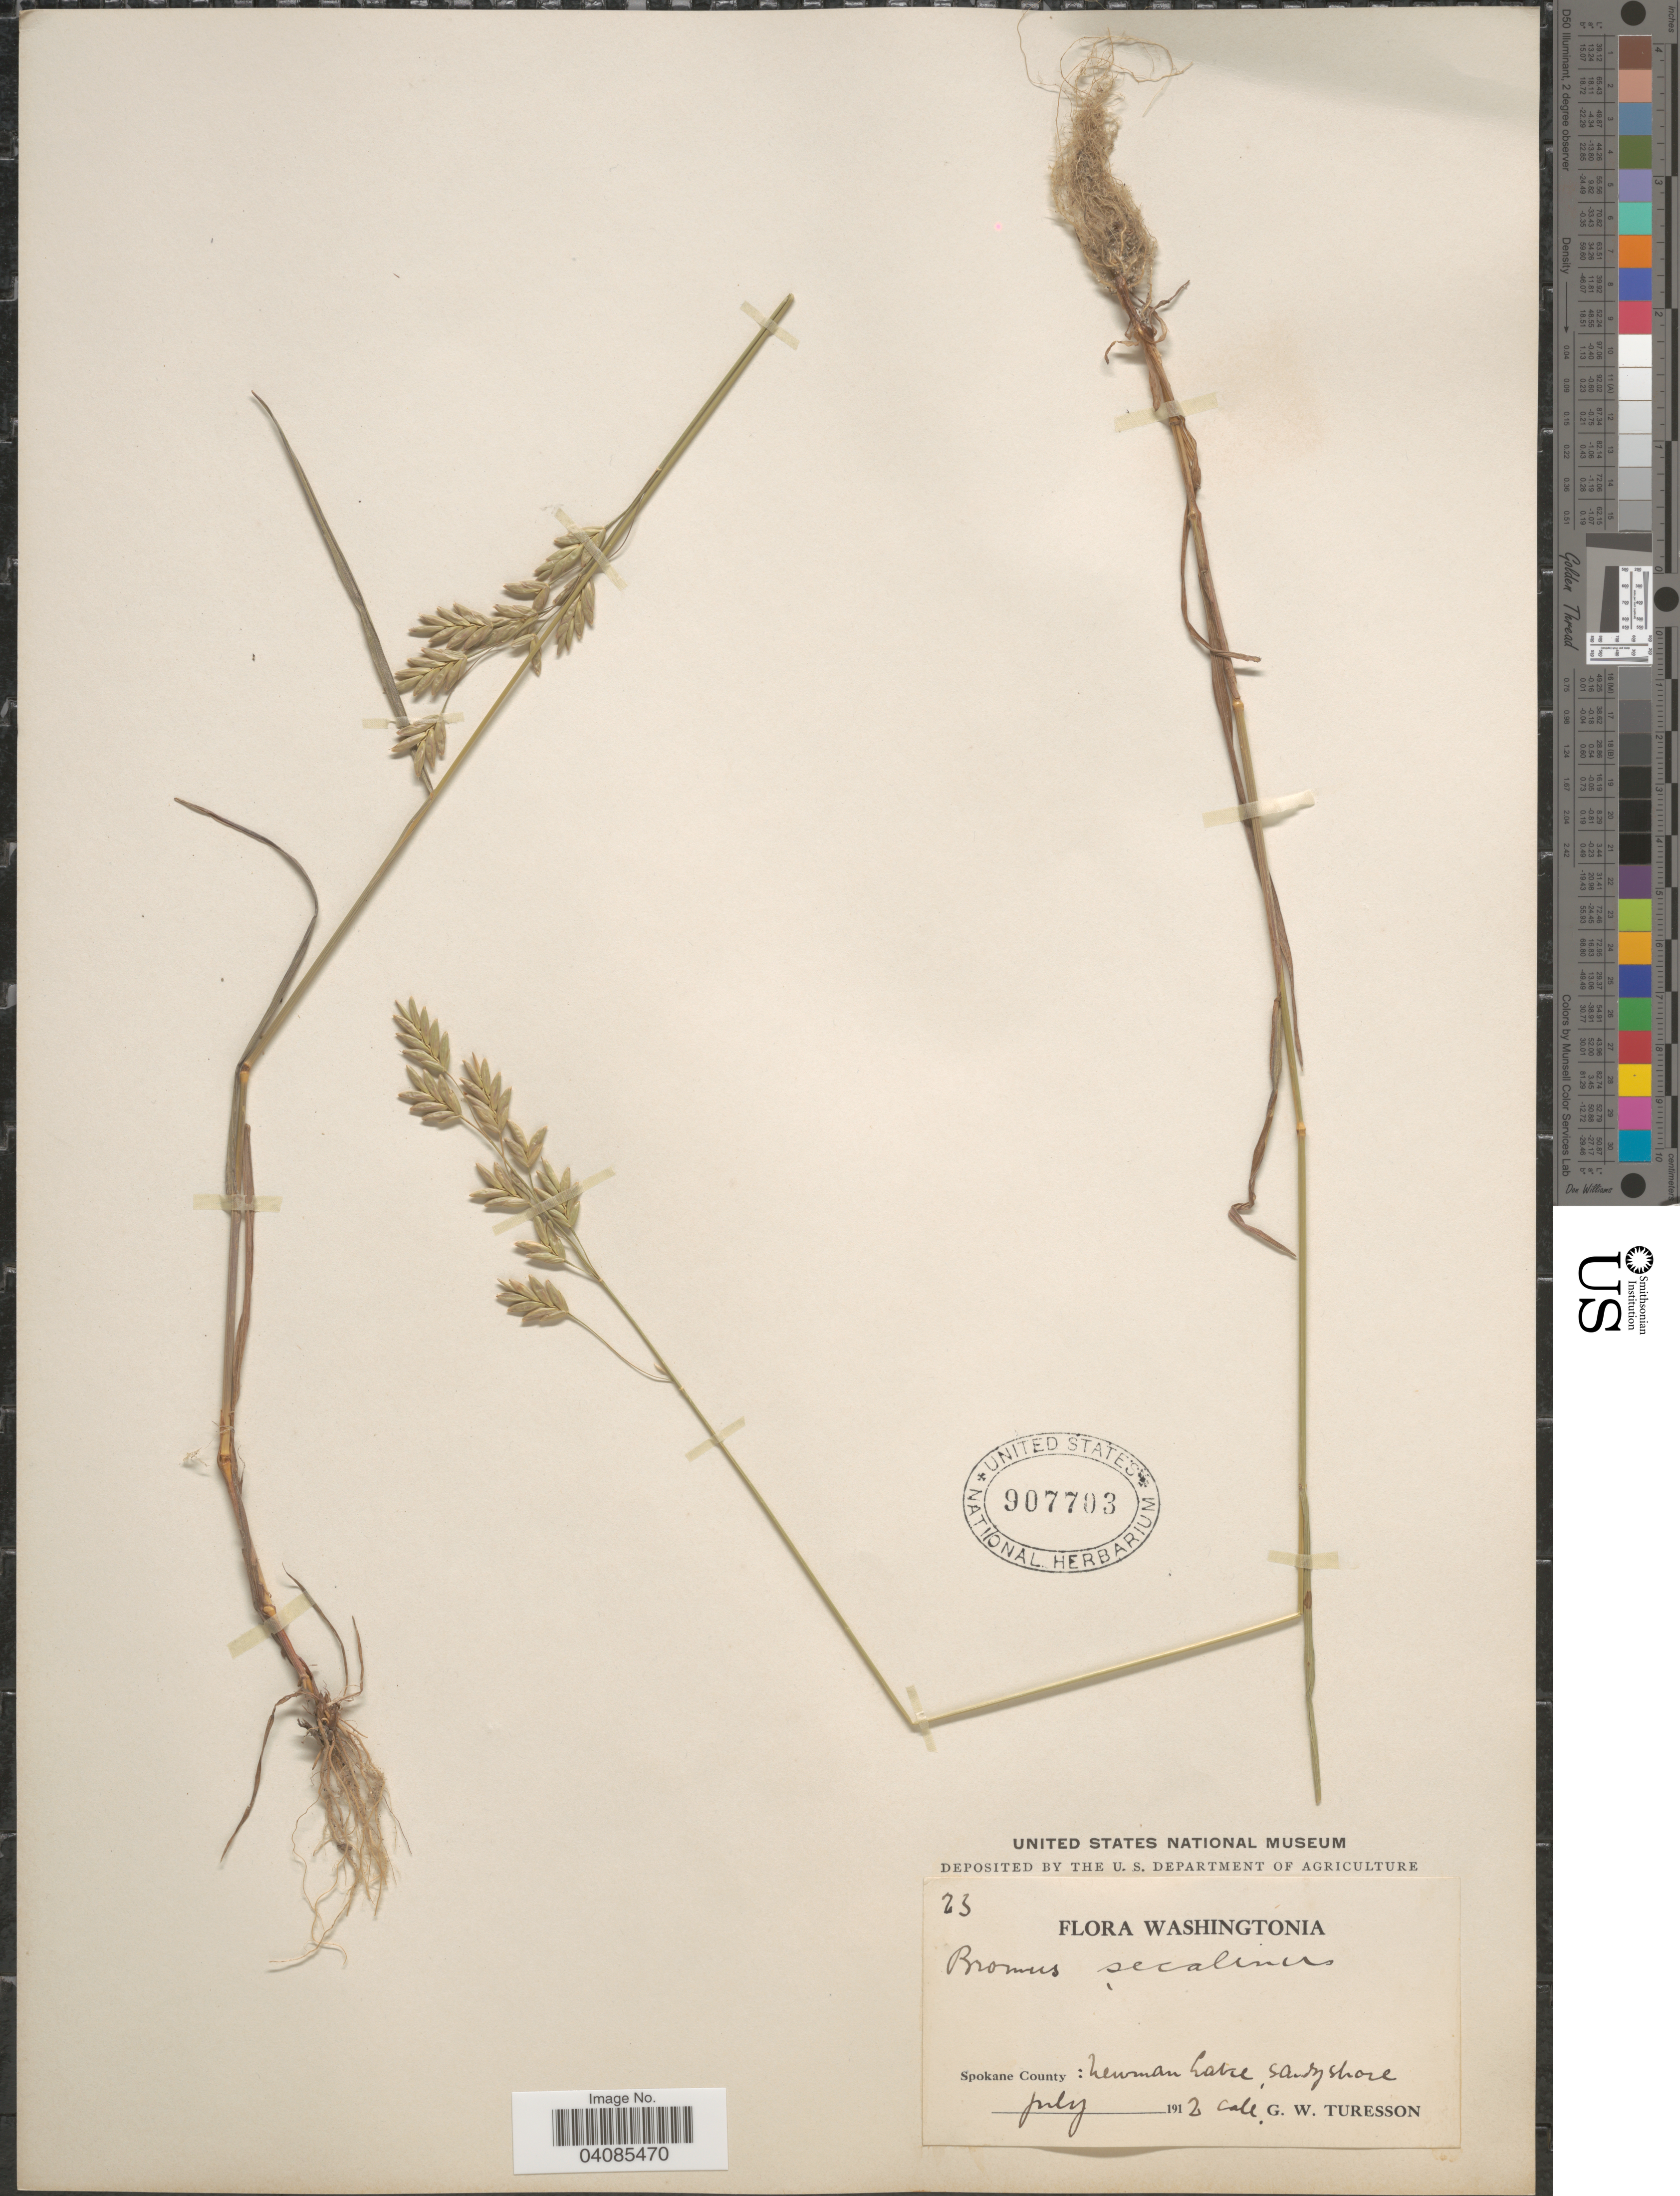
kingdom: Plantae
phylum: Tracheophyta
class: Liliopsida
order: Poales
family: Poaceae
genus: Bromus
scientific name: Bromus secalinus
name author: L.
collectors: G. Turesson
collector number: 23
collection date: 1912-07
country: United States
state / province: Washington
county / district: Spokane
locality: Spokane County: Newman Lake, sandy shore.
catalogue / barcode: US 907703